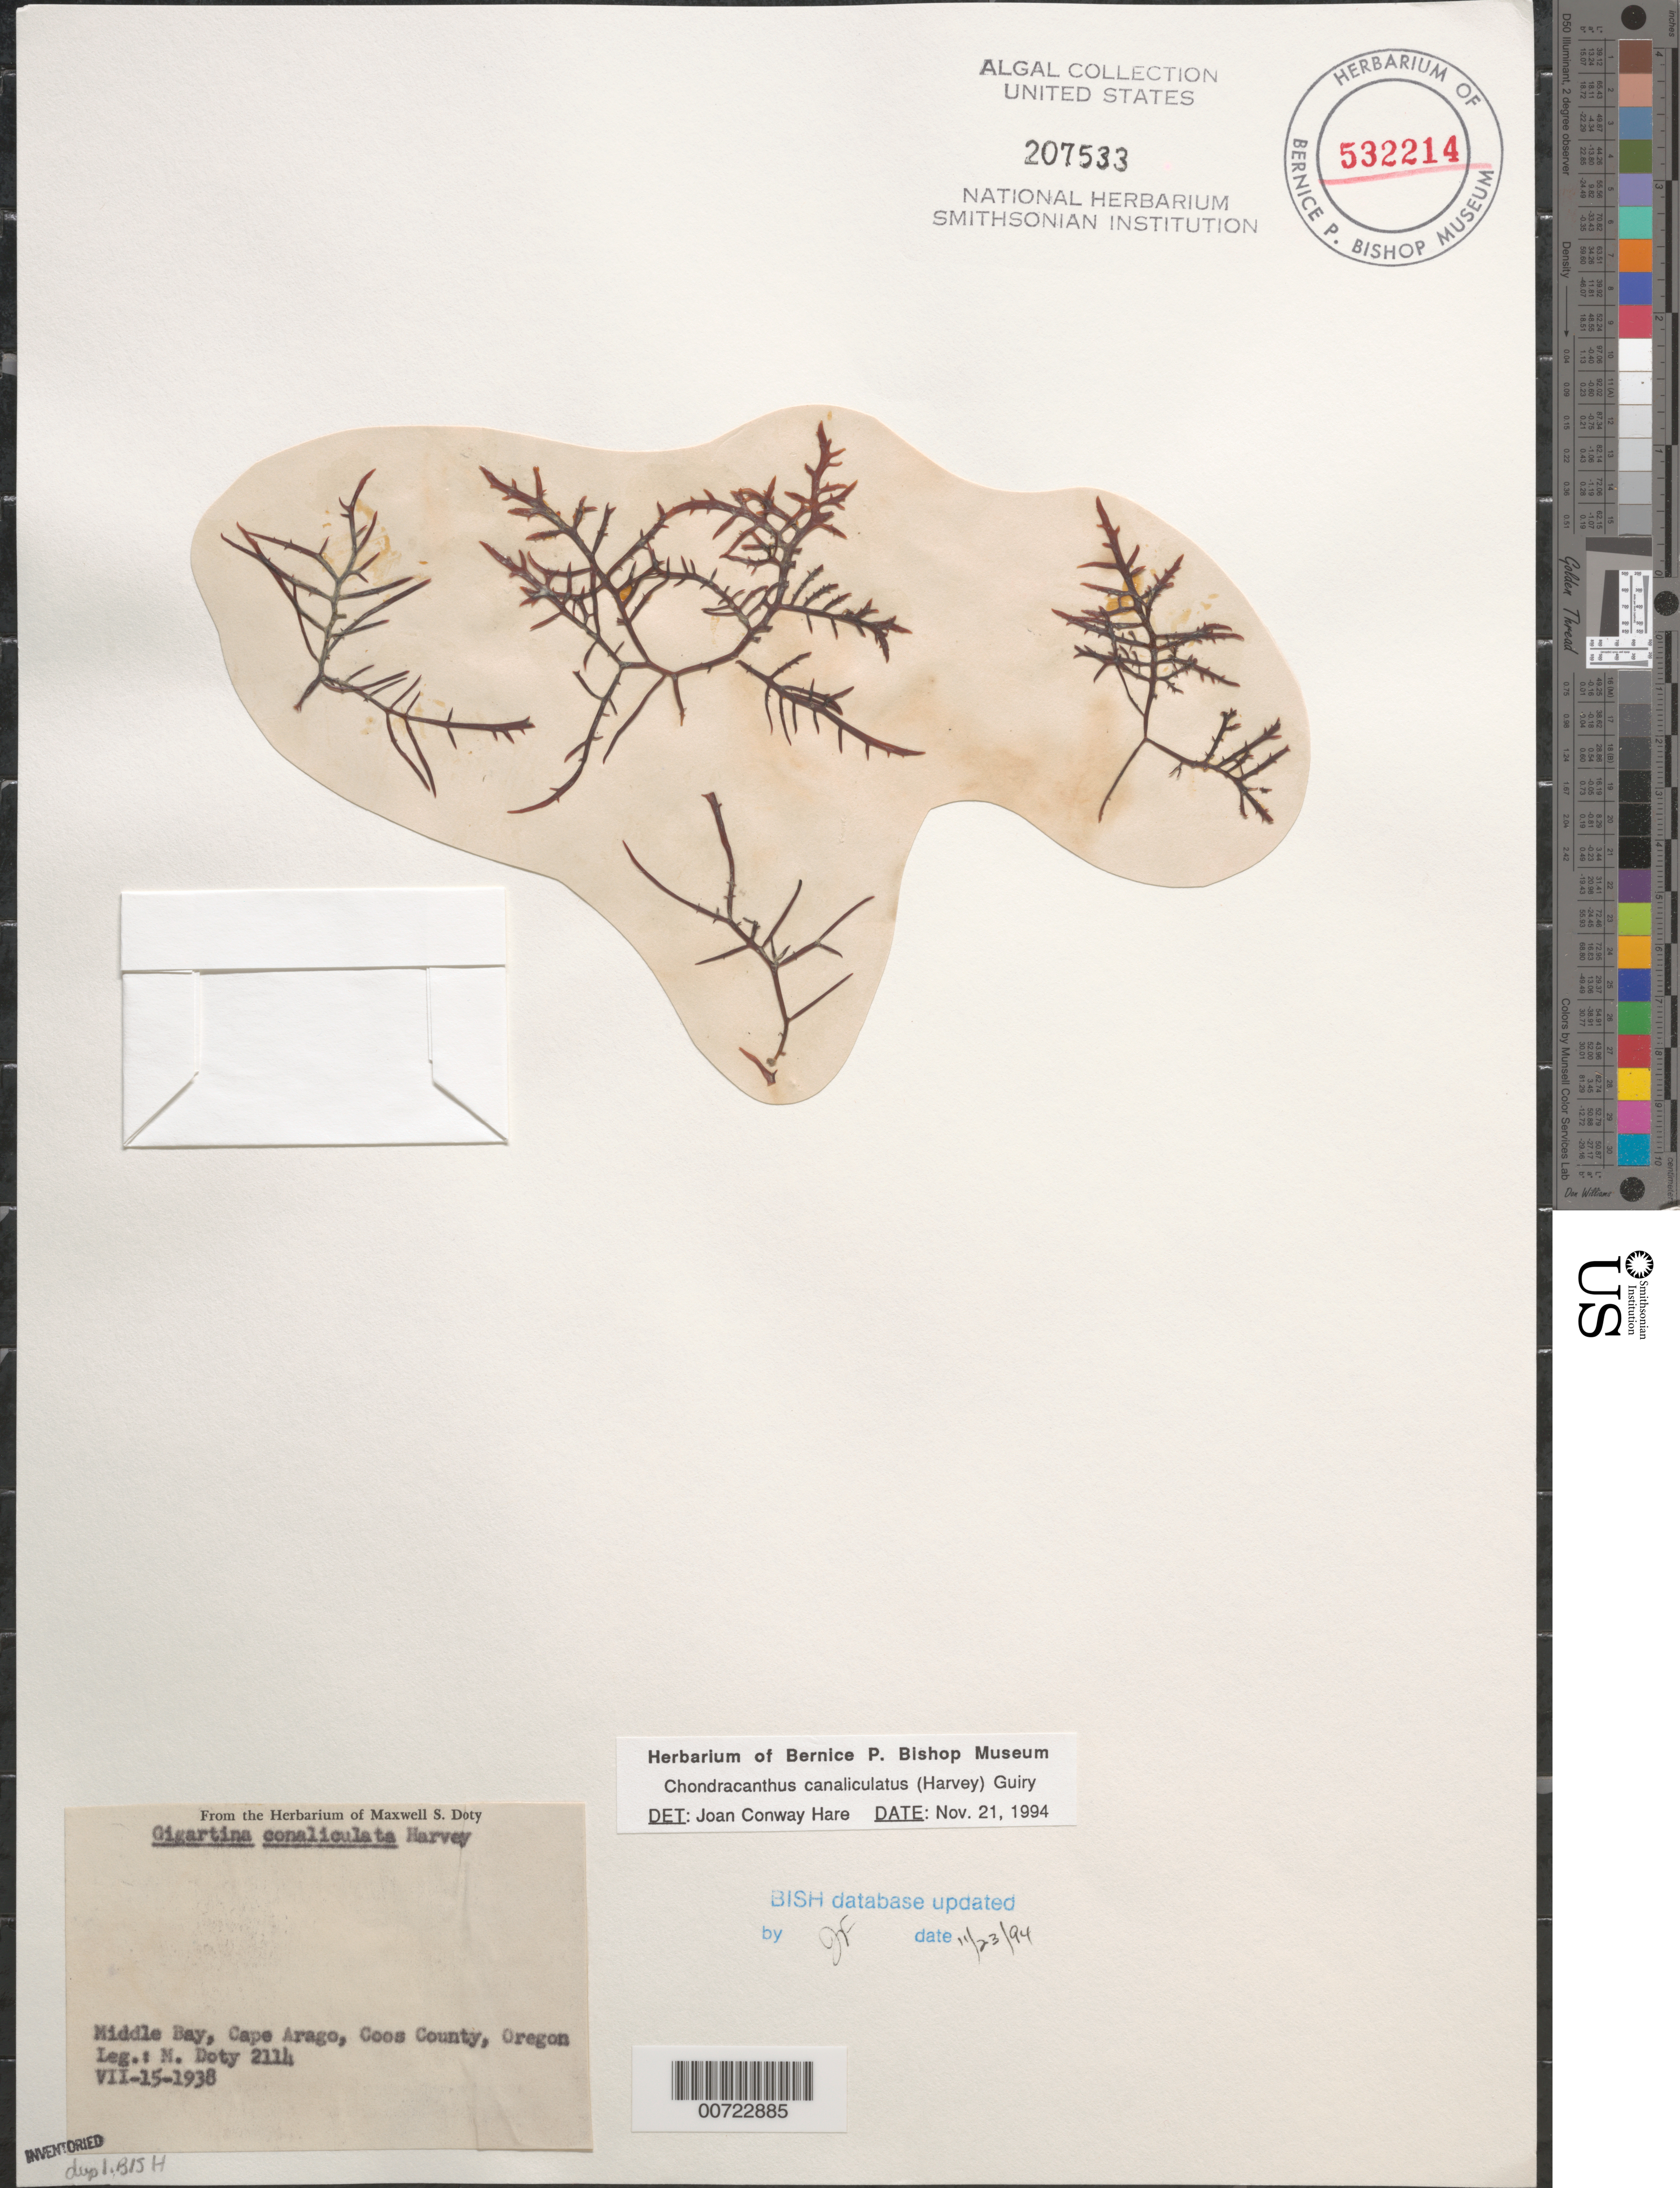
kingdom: Plantae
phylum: Rhodophyta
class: Florideophyceae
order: Gigartinales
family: Gigartinaceae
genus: Chondracanthus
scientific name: Chondracanthus canaliculatus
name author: (Harv.) Guiry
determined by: Hare, Joan Conway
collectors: M. S. Doty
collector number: MSD 2114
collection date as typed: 15 Jul 1938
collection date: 1938-07-15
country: United States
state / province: Oregon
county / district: Coos County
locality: Middle Bay, Cape Arago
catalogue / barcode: US 207533